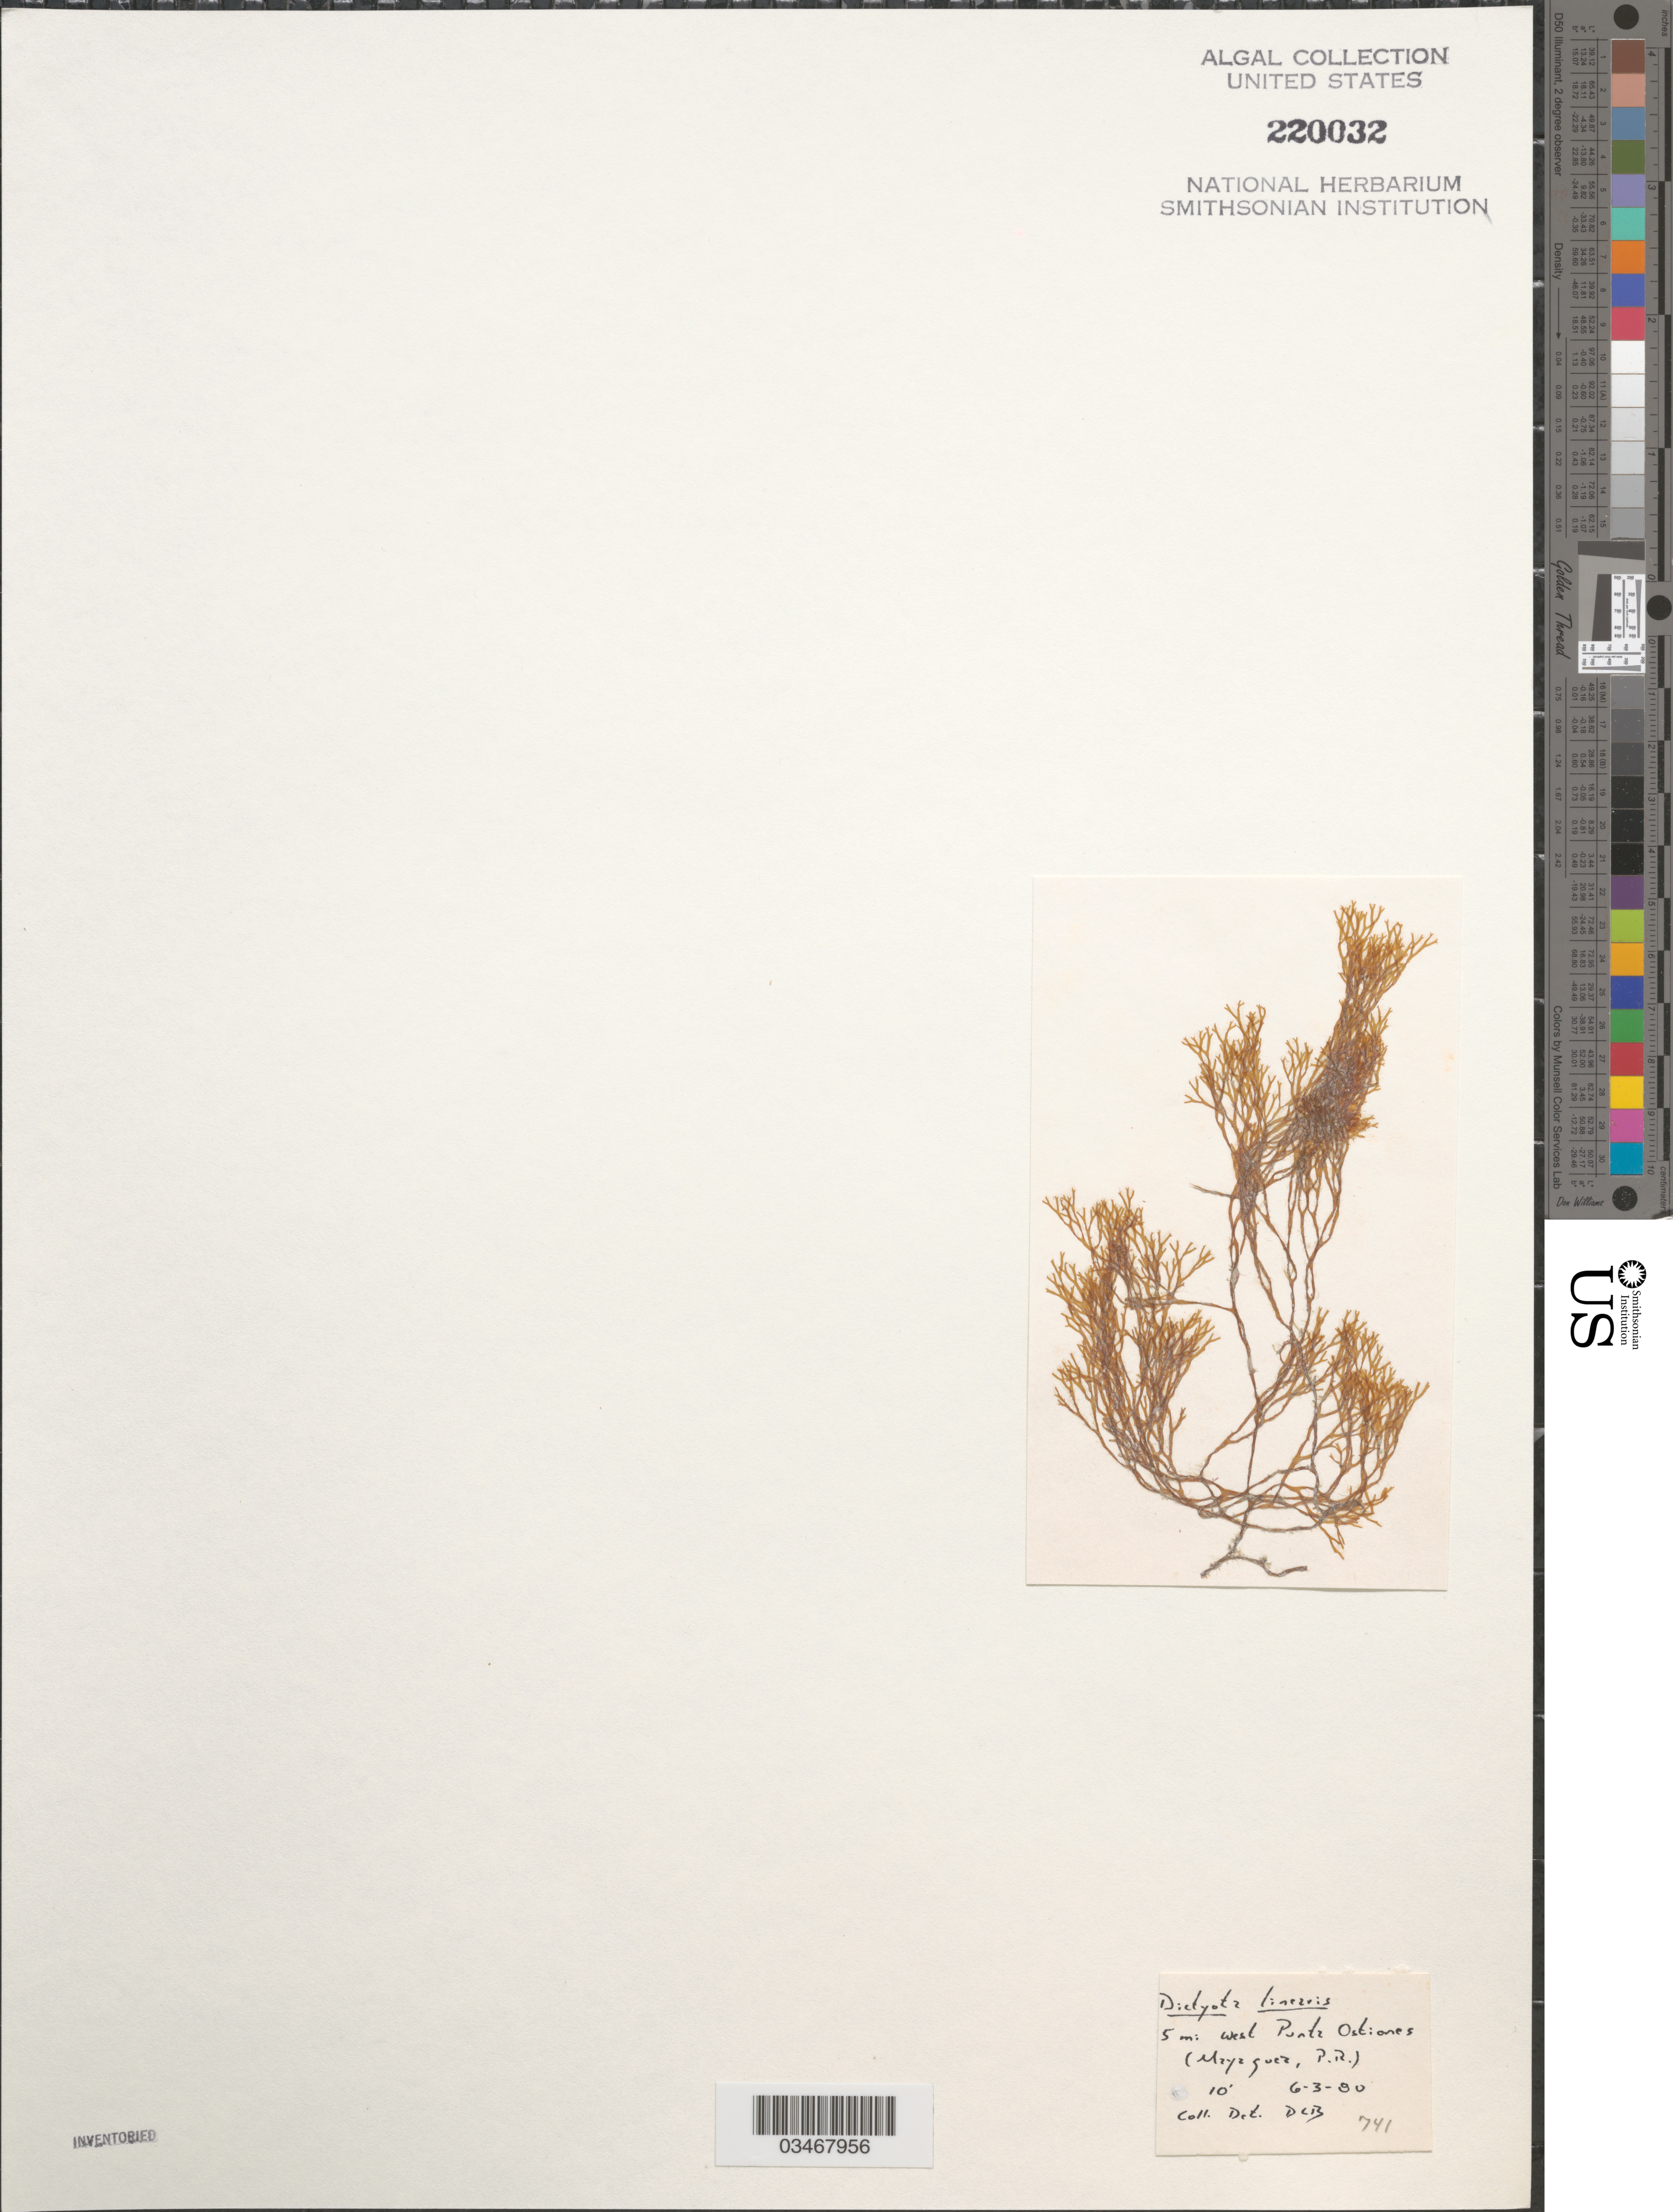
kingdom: Chromista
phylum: Ochrophyta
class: Phaeophyceae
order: Dictyotales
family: Dictyotaceae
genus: Dictyota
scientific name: Dictyota linearis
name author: (C. Agardh) Grev.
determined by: Ballantine, D. L.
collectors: D.L. Ballantine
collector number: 741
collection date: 1980-06-03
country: Puerto Rico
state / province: Mayagüez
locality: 5 mi west Punta Ostiones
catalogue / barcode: US 220032